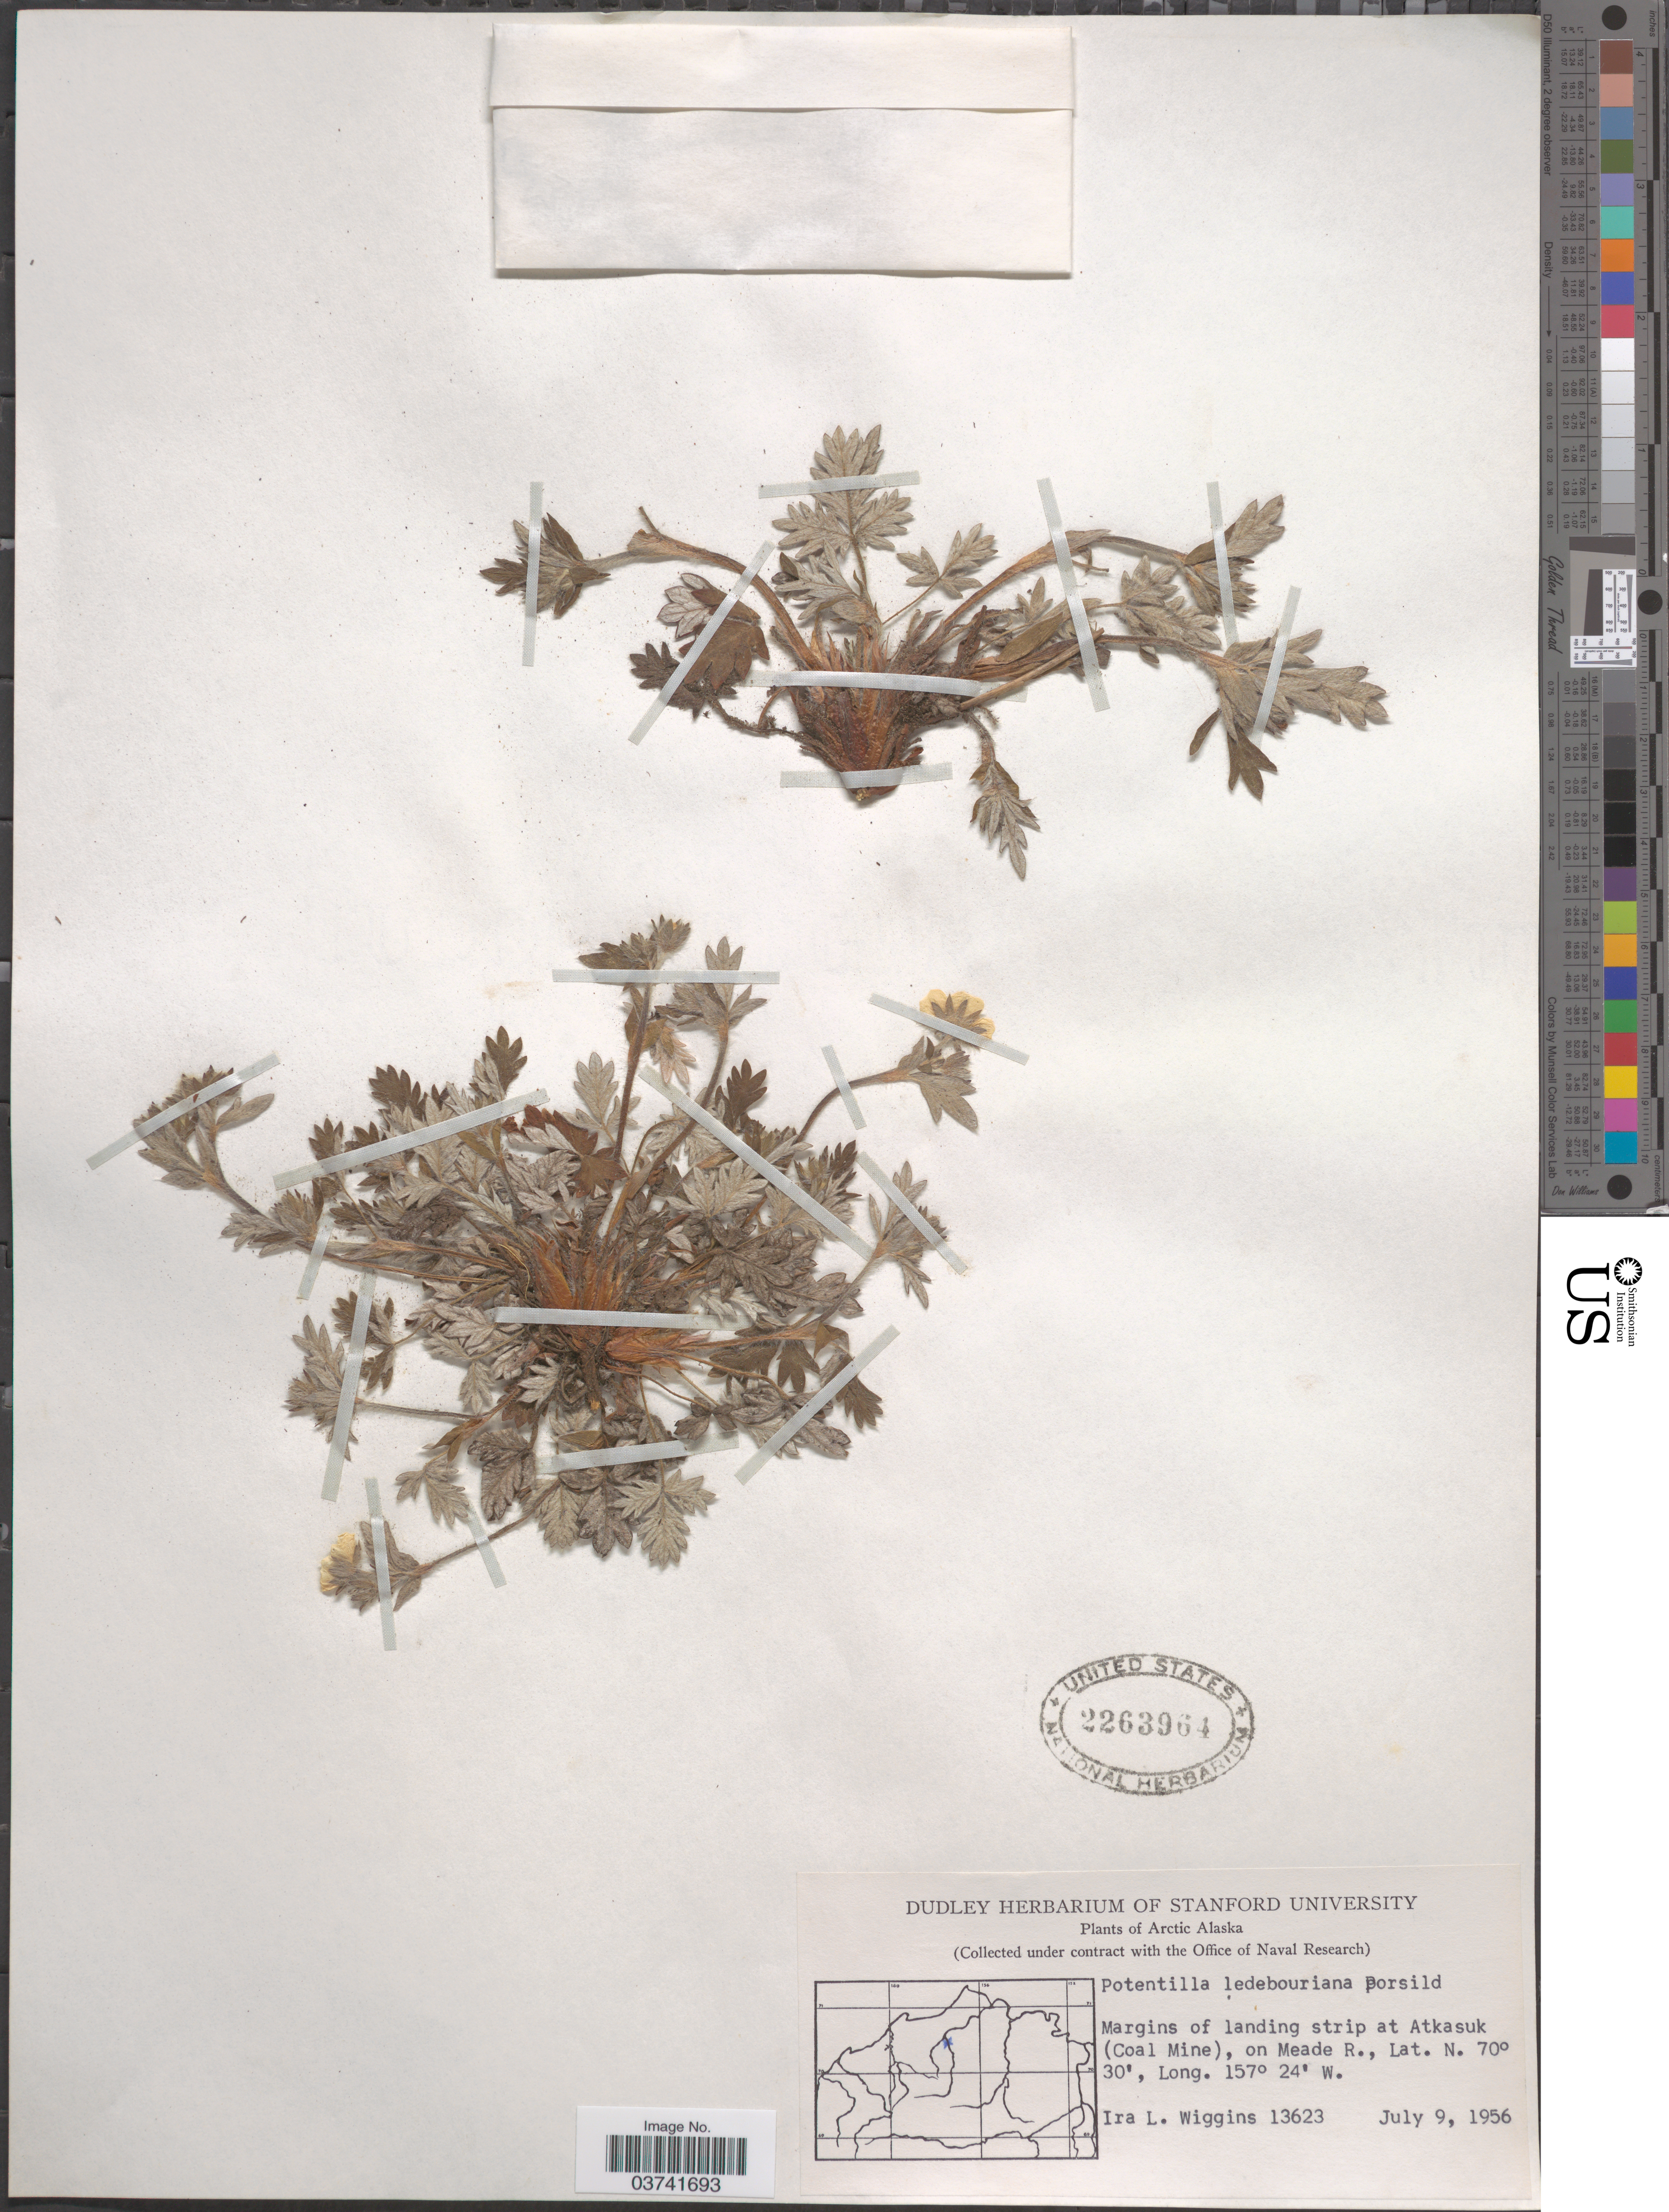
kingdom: Plantae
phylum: Tracheophyta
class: Magnoliopsida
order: Rosales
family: Rosaceae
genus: Potentilla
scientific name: Potentilla uniflora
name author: Ledeb.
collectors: I. L. Wiggins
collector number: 13623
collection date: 1956-07-09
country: United States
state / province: Alaska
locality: Arctic Alaska. Margins of landing strip at Atkasuk (Coal Mine), on Meade R.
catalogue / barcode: US 2263964